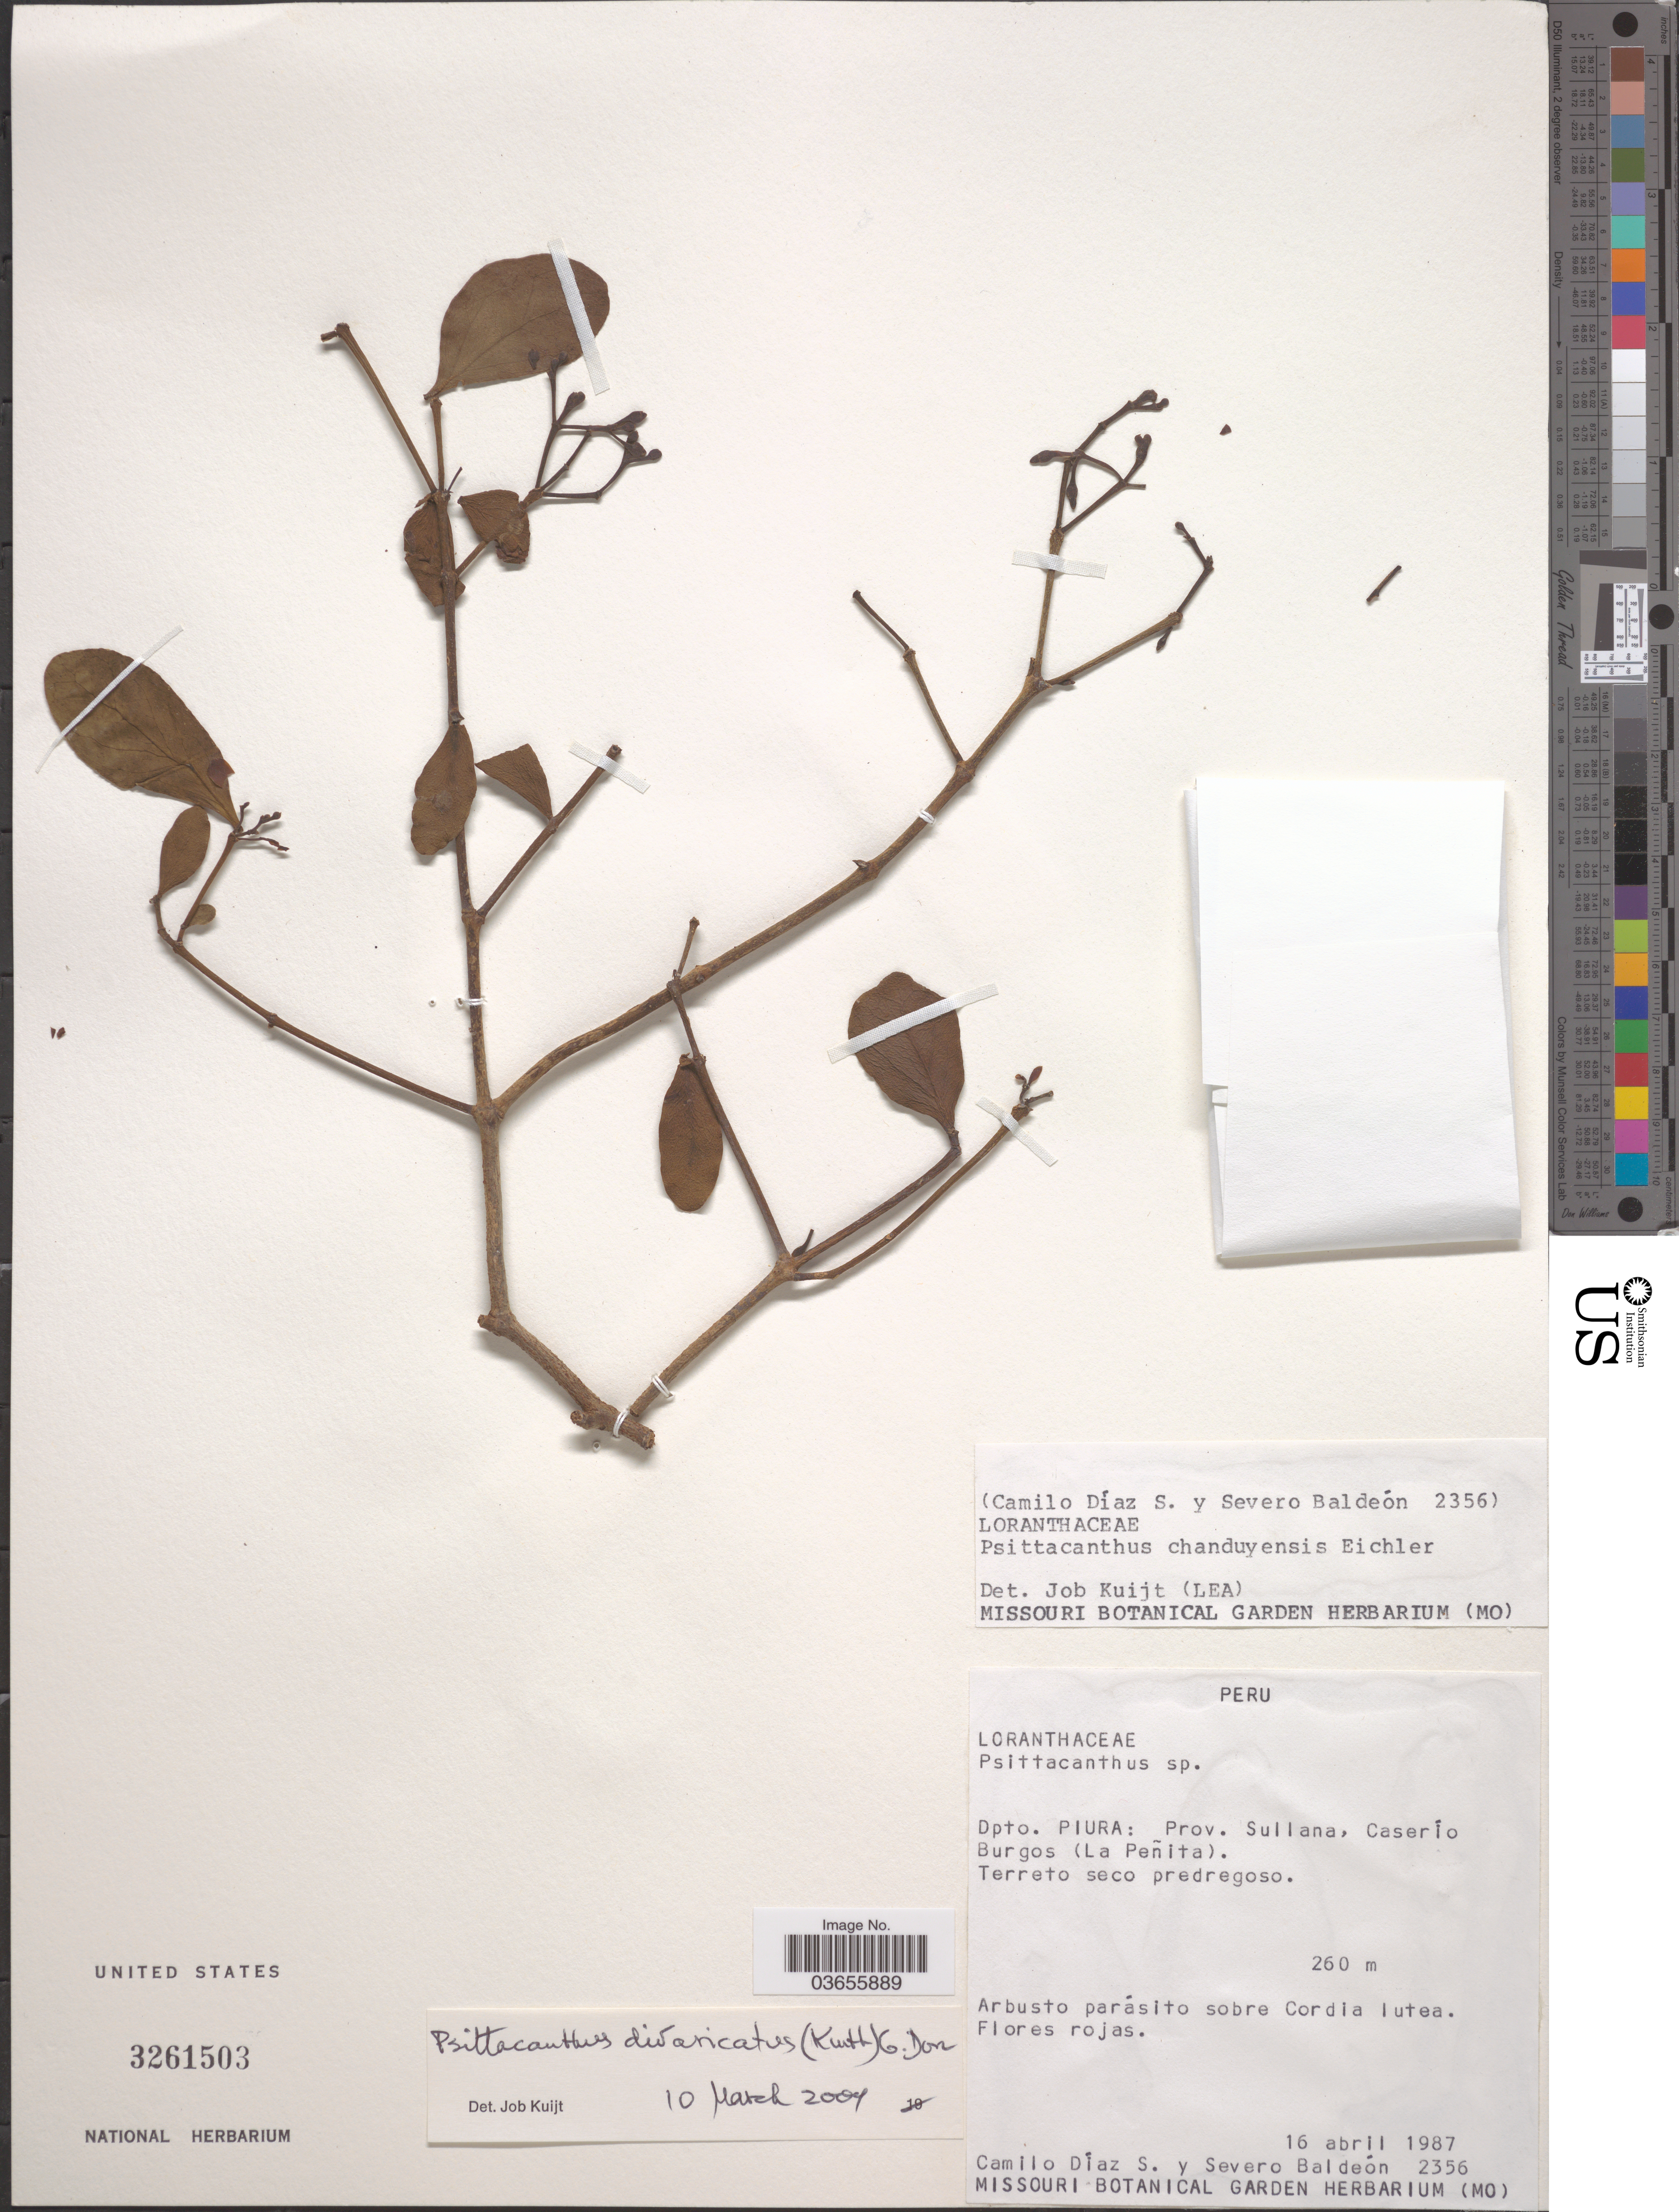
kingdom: Plantae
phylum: Tracheophyta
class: Magnoliopsida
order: Santalales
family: Loranthaceae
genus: Psittacanthus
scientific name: Psittacanthus divaricatus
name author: (Kunth) G. Don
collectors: C. Diaz Santibanez & S. Baldeón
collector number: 2356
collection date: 1987-04-16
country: Peru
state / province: Piura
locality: Dpto. Piura: Prov. Sullana, Caserío Burgos (La Peñita).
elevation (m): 260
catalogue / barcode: US 3261503